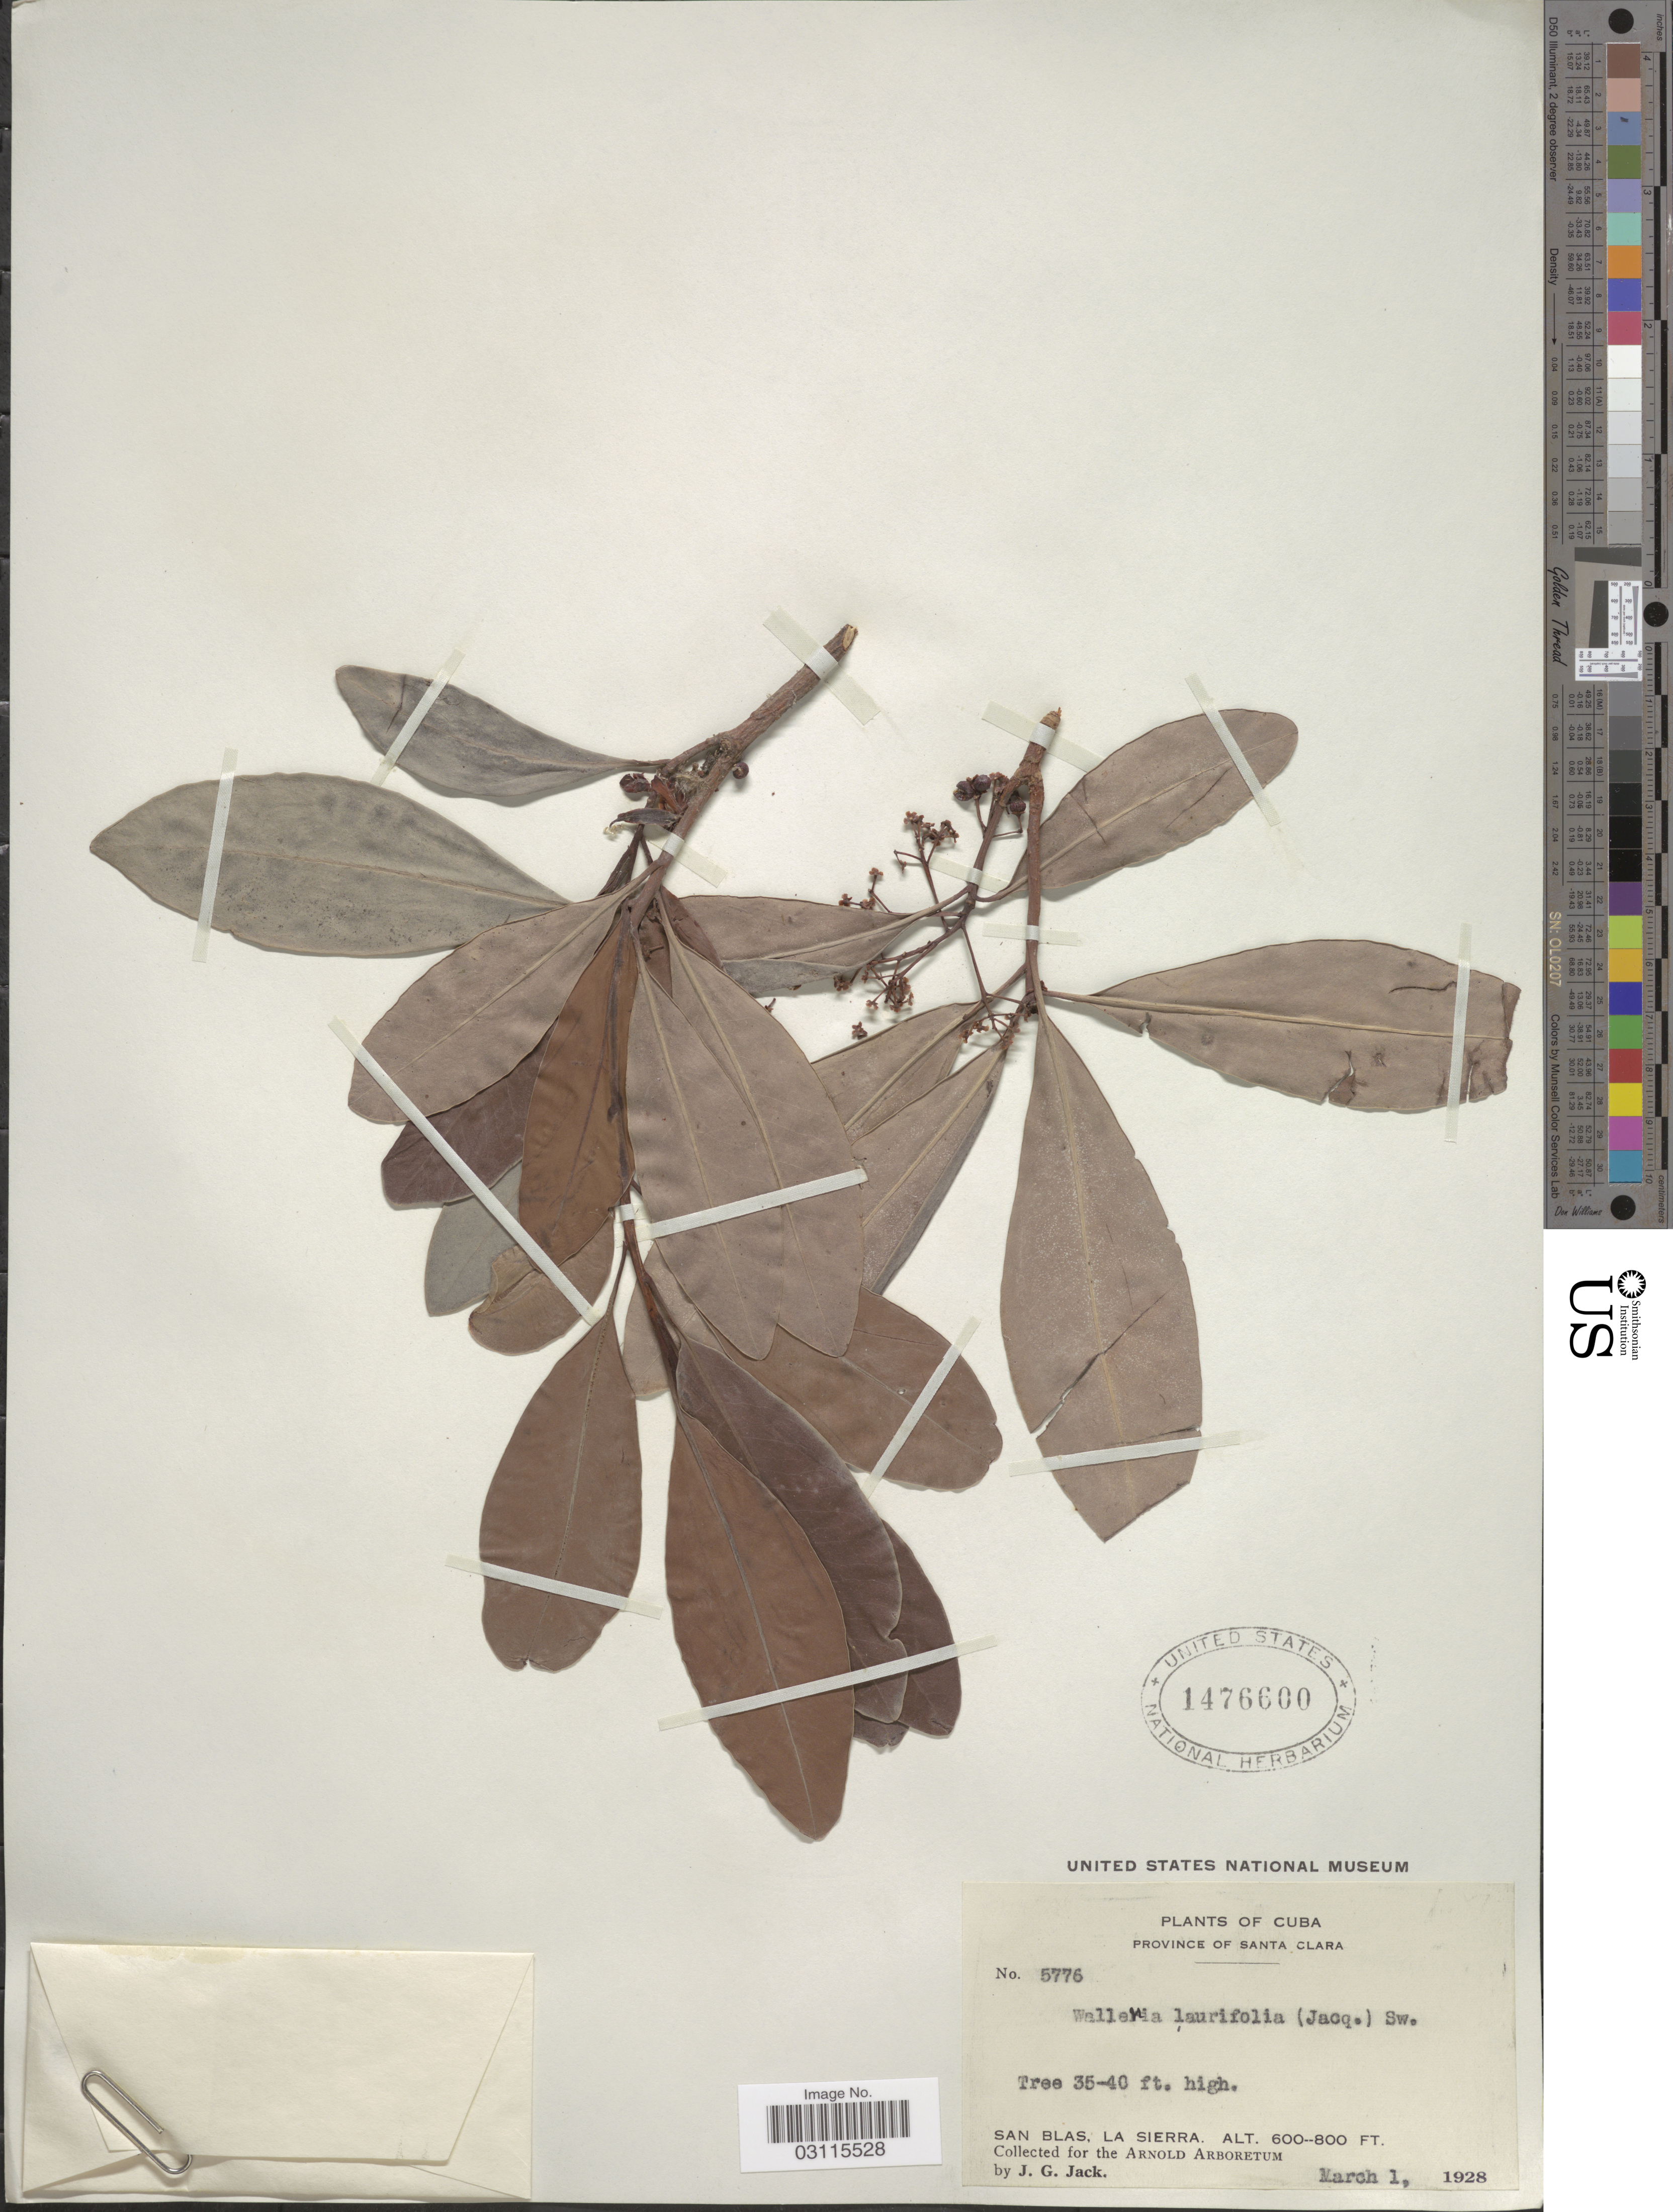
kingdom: Plantae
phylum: Tracheophyta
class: Magnoliopsida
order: Ericales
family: Primulaceae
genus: Wallenia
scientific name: Wallenia laurifolia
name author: Sw.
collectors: J. G. Jack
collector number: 5776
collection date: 1928-03-01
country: Cuba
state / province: Las Villas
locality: Province of Santa Clara. San Blas, La Sierra.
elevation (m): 183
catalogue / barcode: US 1476600